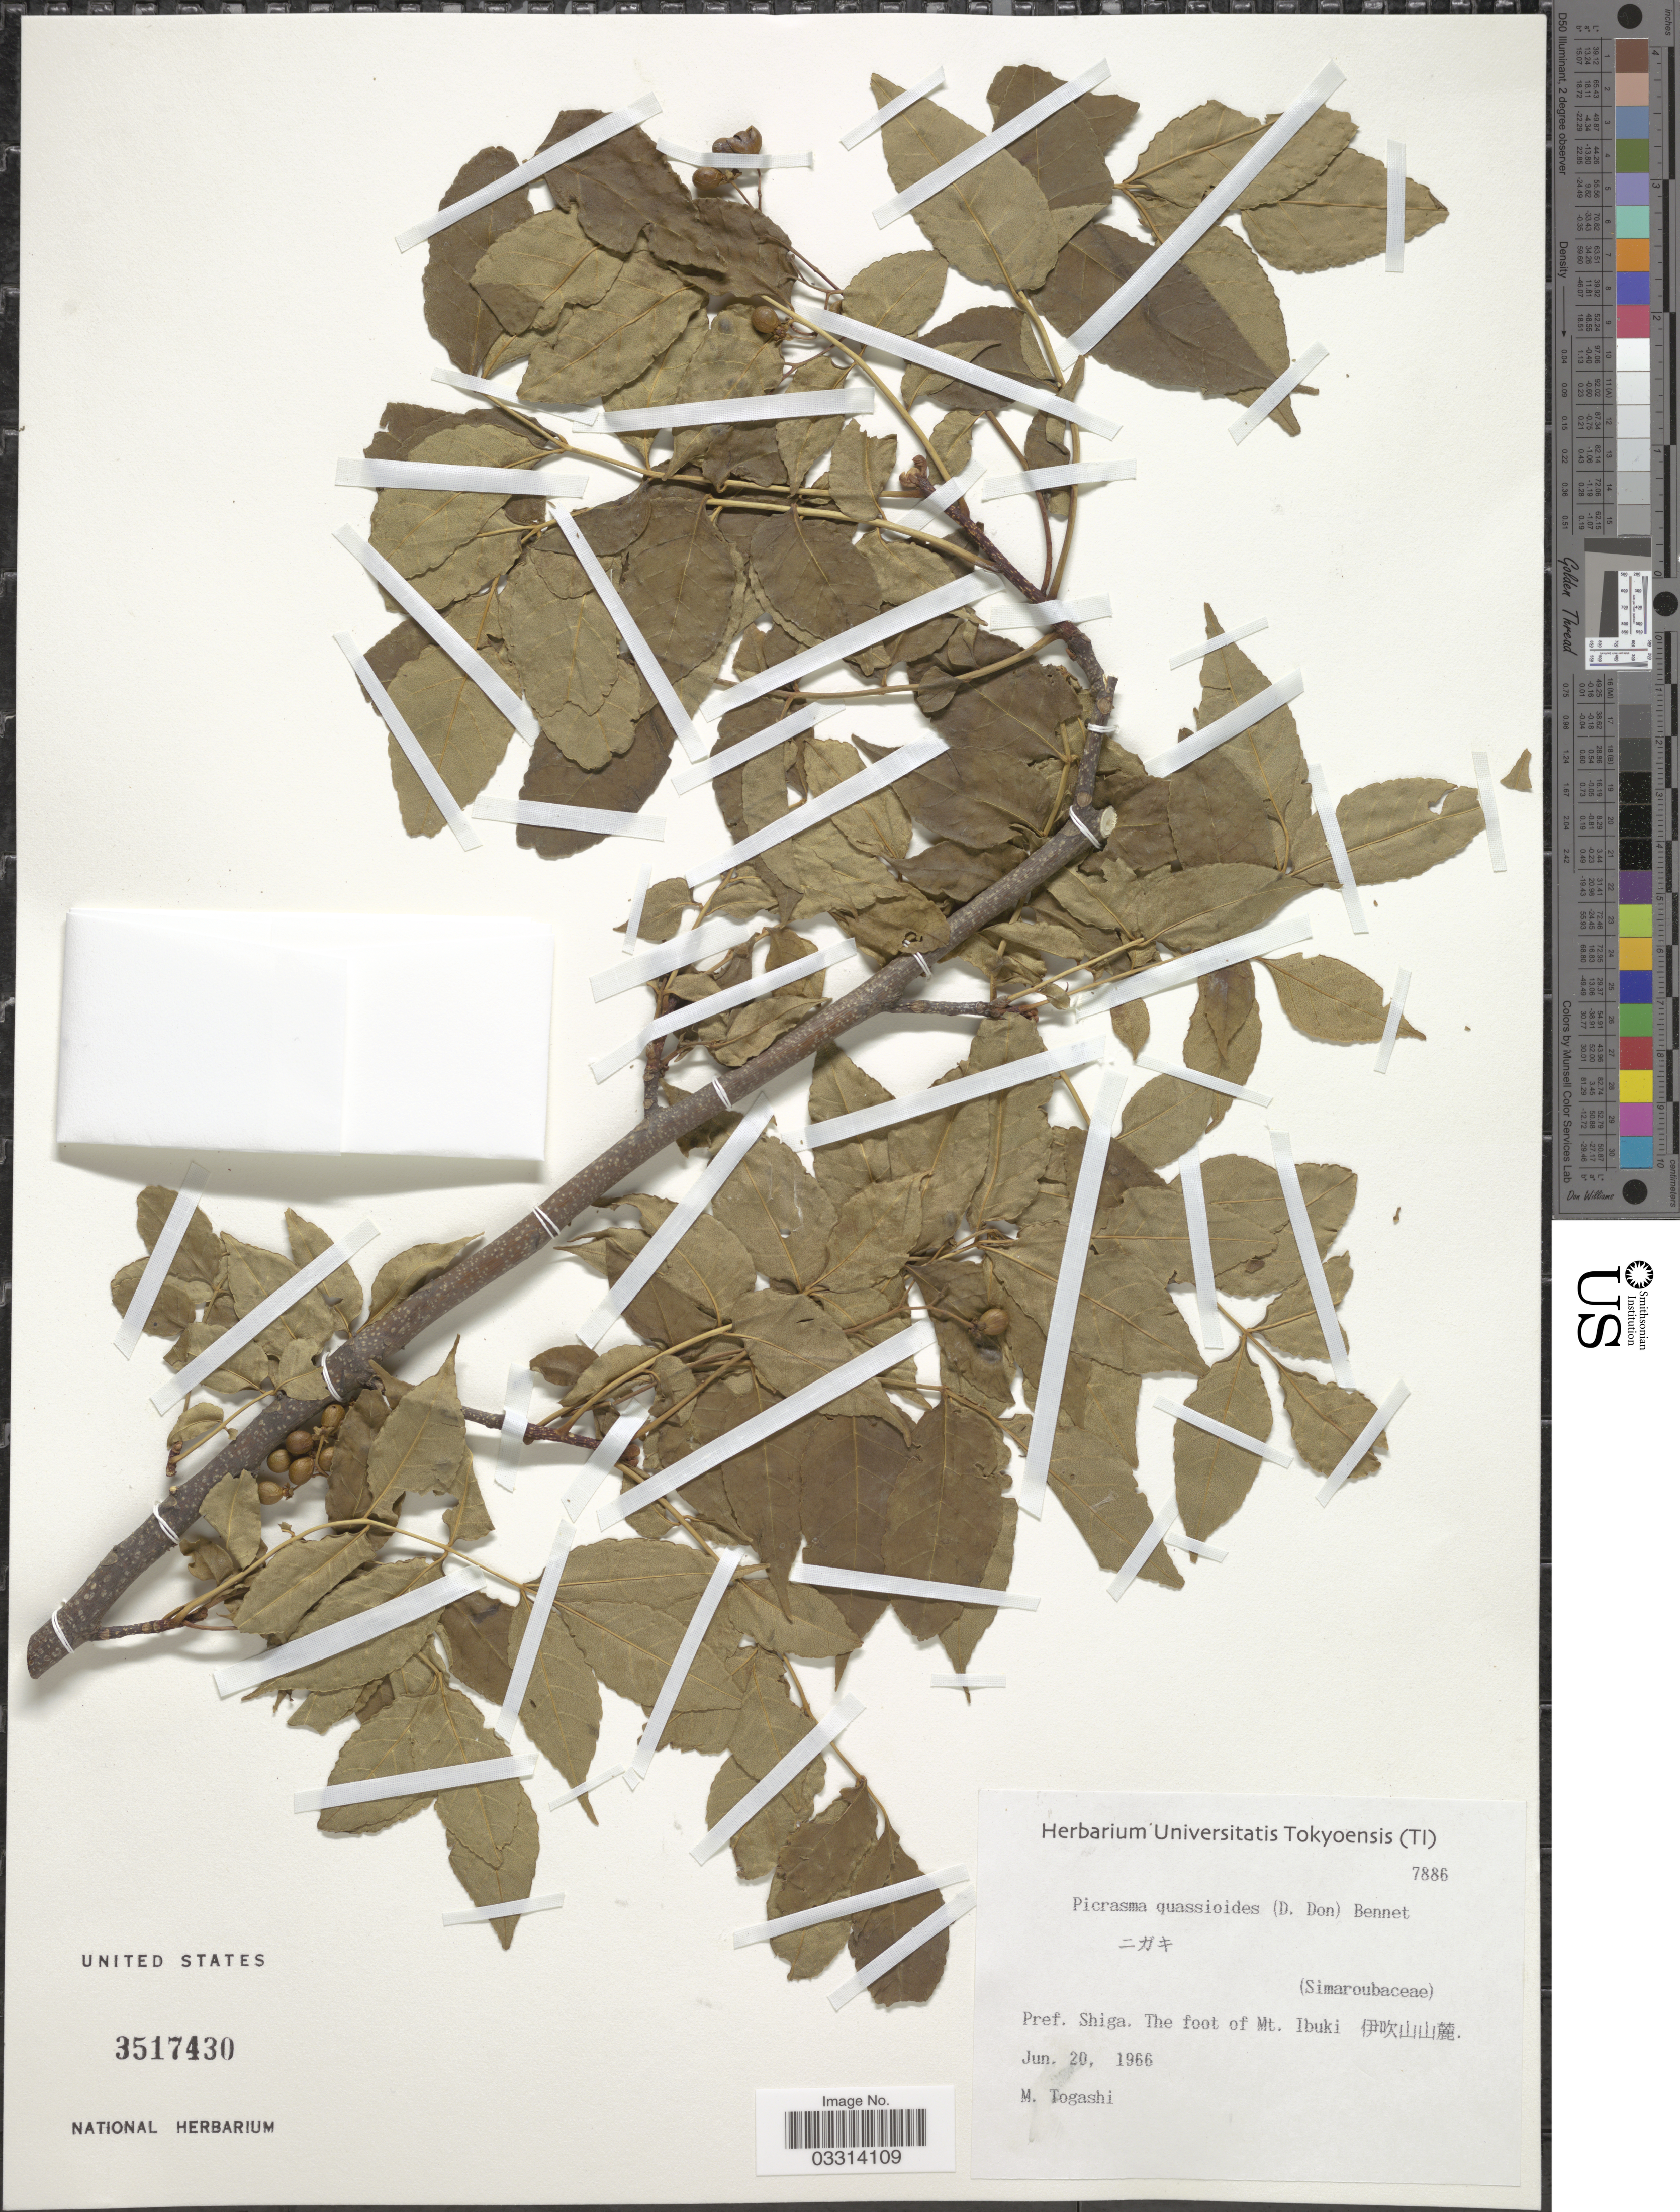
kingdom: Plantae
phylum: Tracheophyta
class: Magnoliopsida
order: Sapindales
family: Simaroubaceae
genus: Picrasma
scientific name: Picrasma quassioides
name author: (D. Don) Benn.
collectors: M. Togashi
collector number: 7886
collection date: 1966-06-20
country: Japan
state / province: Siga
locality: Pref. Shiga. The foot of Mt. Ibuki X.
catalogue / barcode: US 3517430